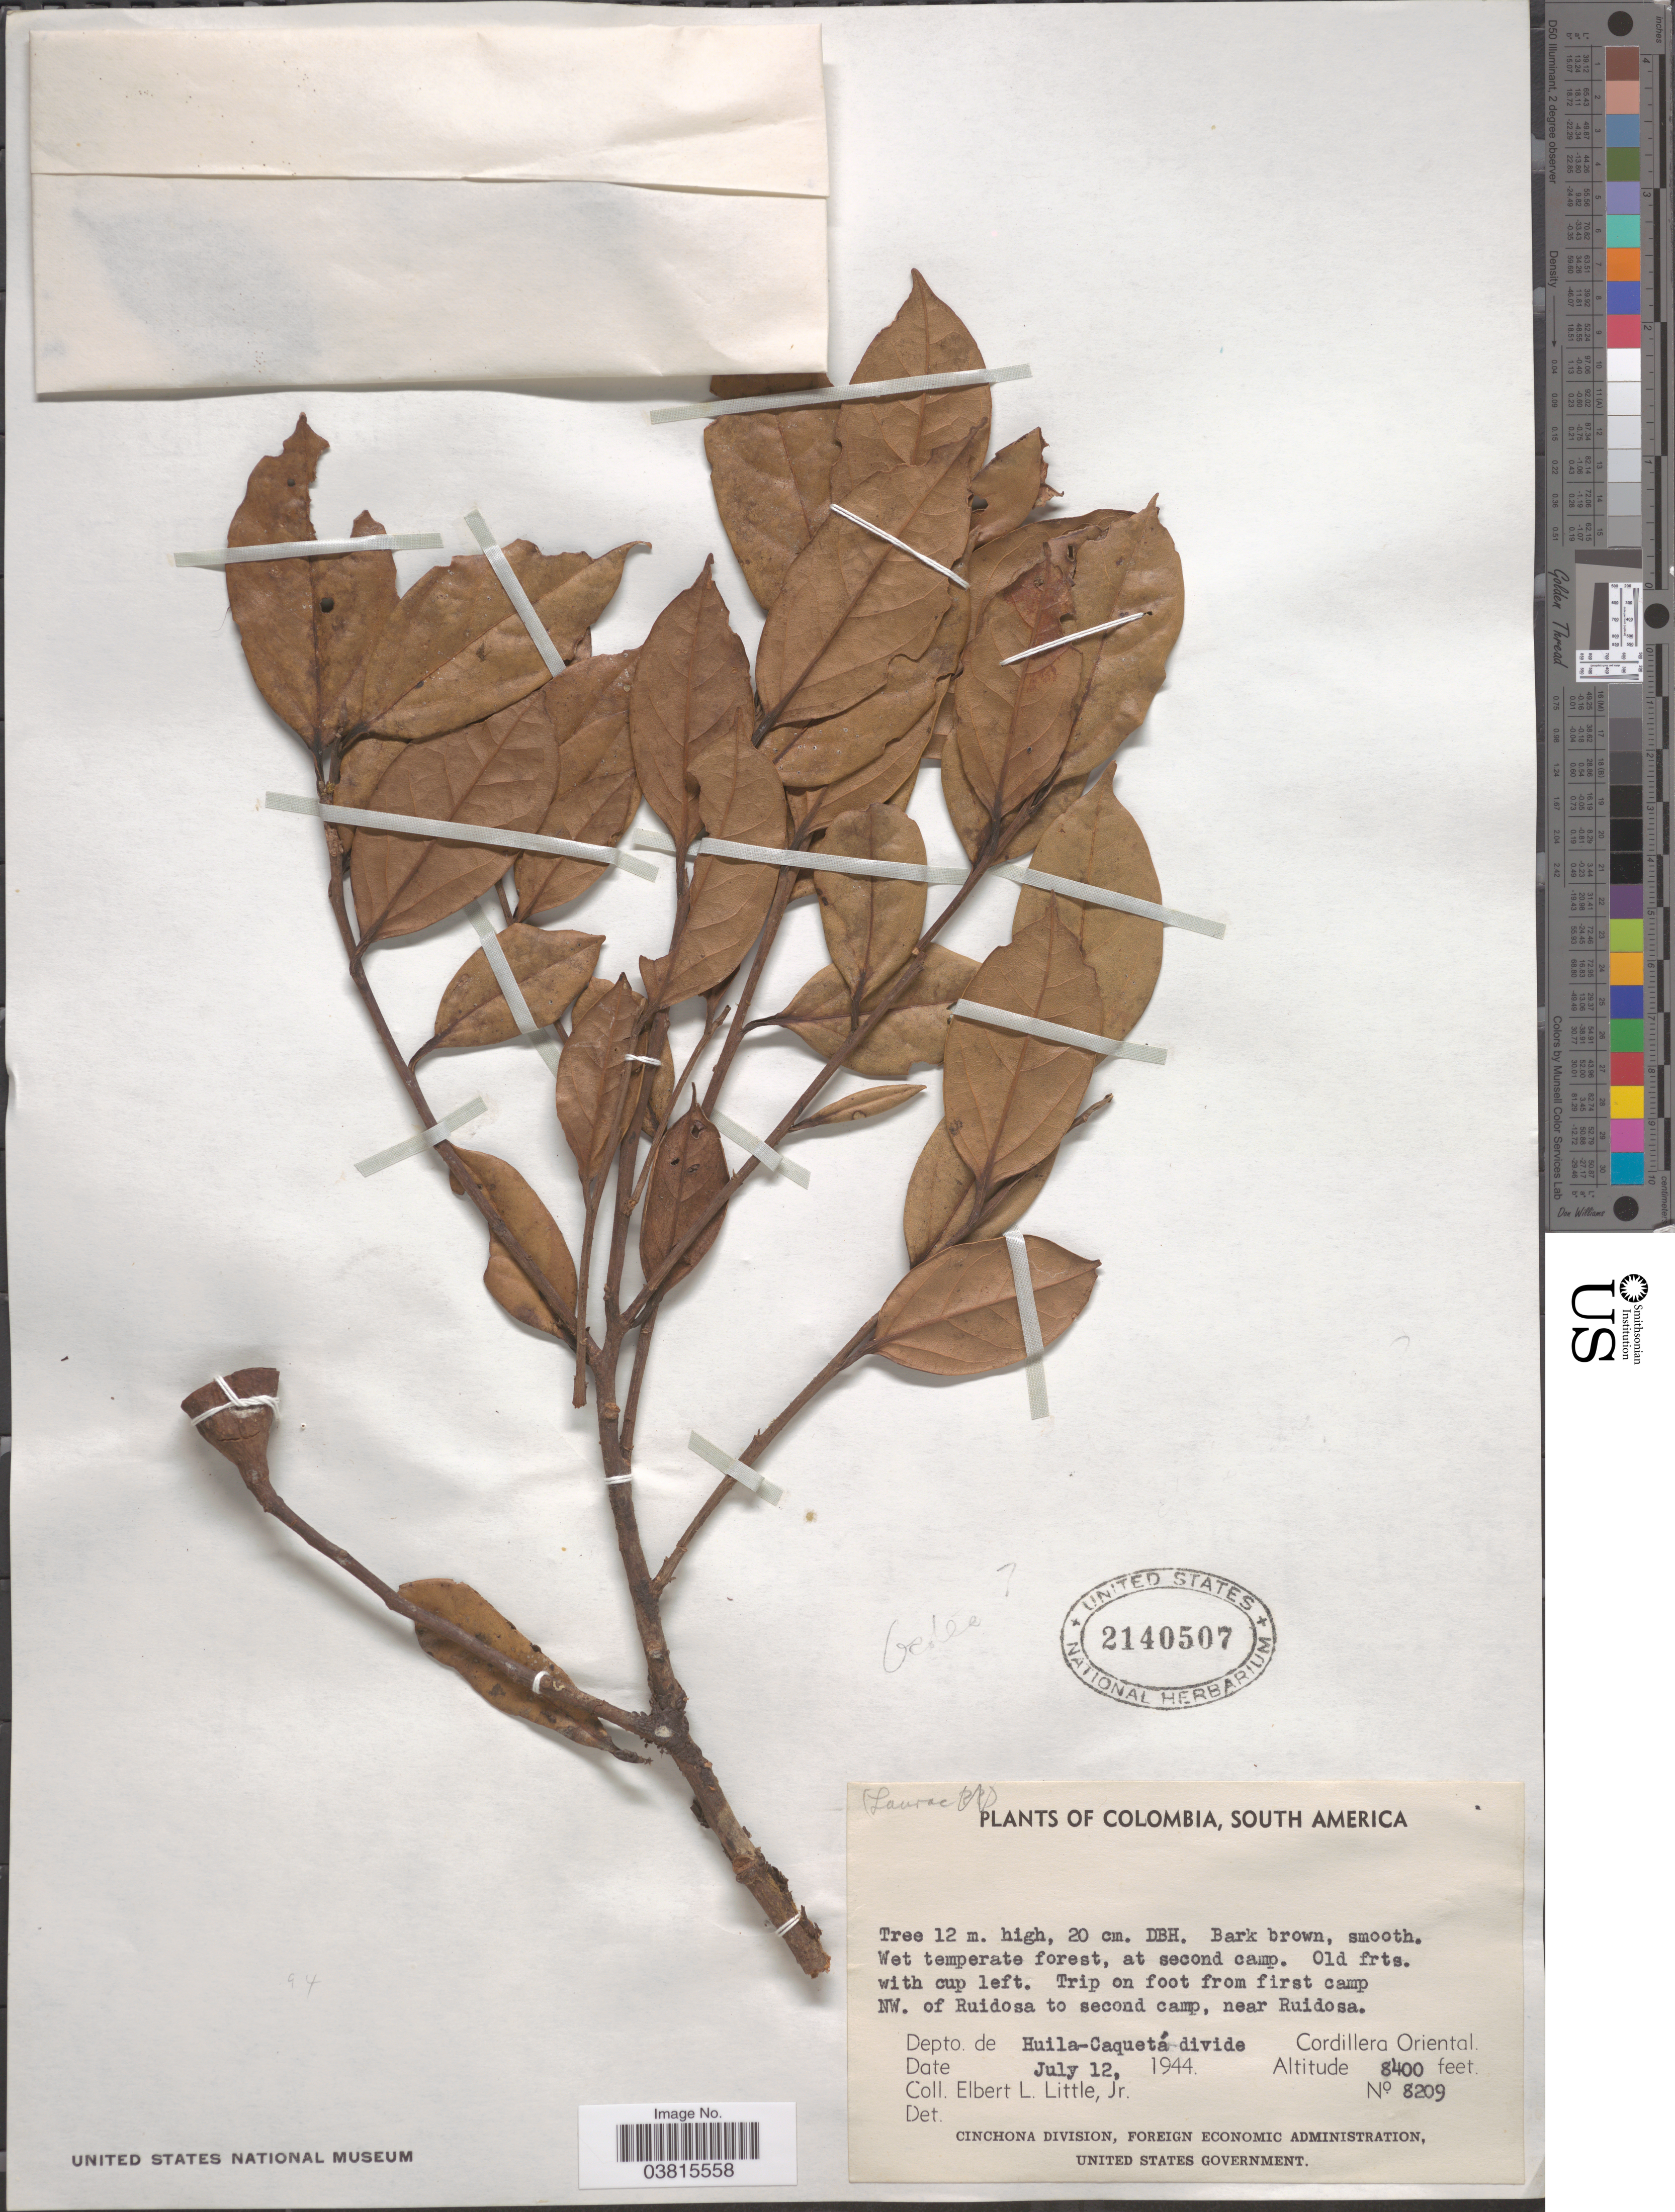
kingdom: Plantae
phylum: Tracheophyta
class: Magnoliopsida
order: Laurales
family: Lauraceae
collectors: E. L. Little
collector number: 8209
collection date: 1944-07-12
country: Colombia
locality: Trip on foot from first camp NW. of Ruidosa to second camp, near Ruidosa. Depto. de Huila-Caquetá divide. Cordillera Oriental.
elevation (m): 2560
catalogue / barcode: US 2140507